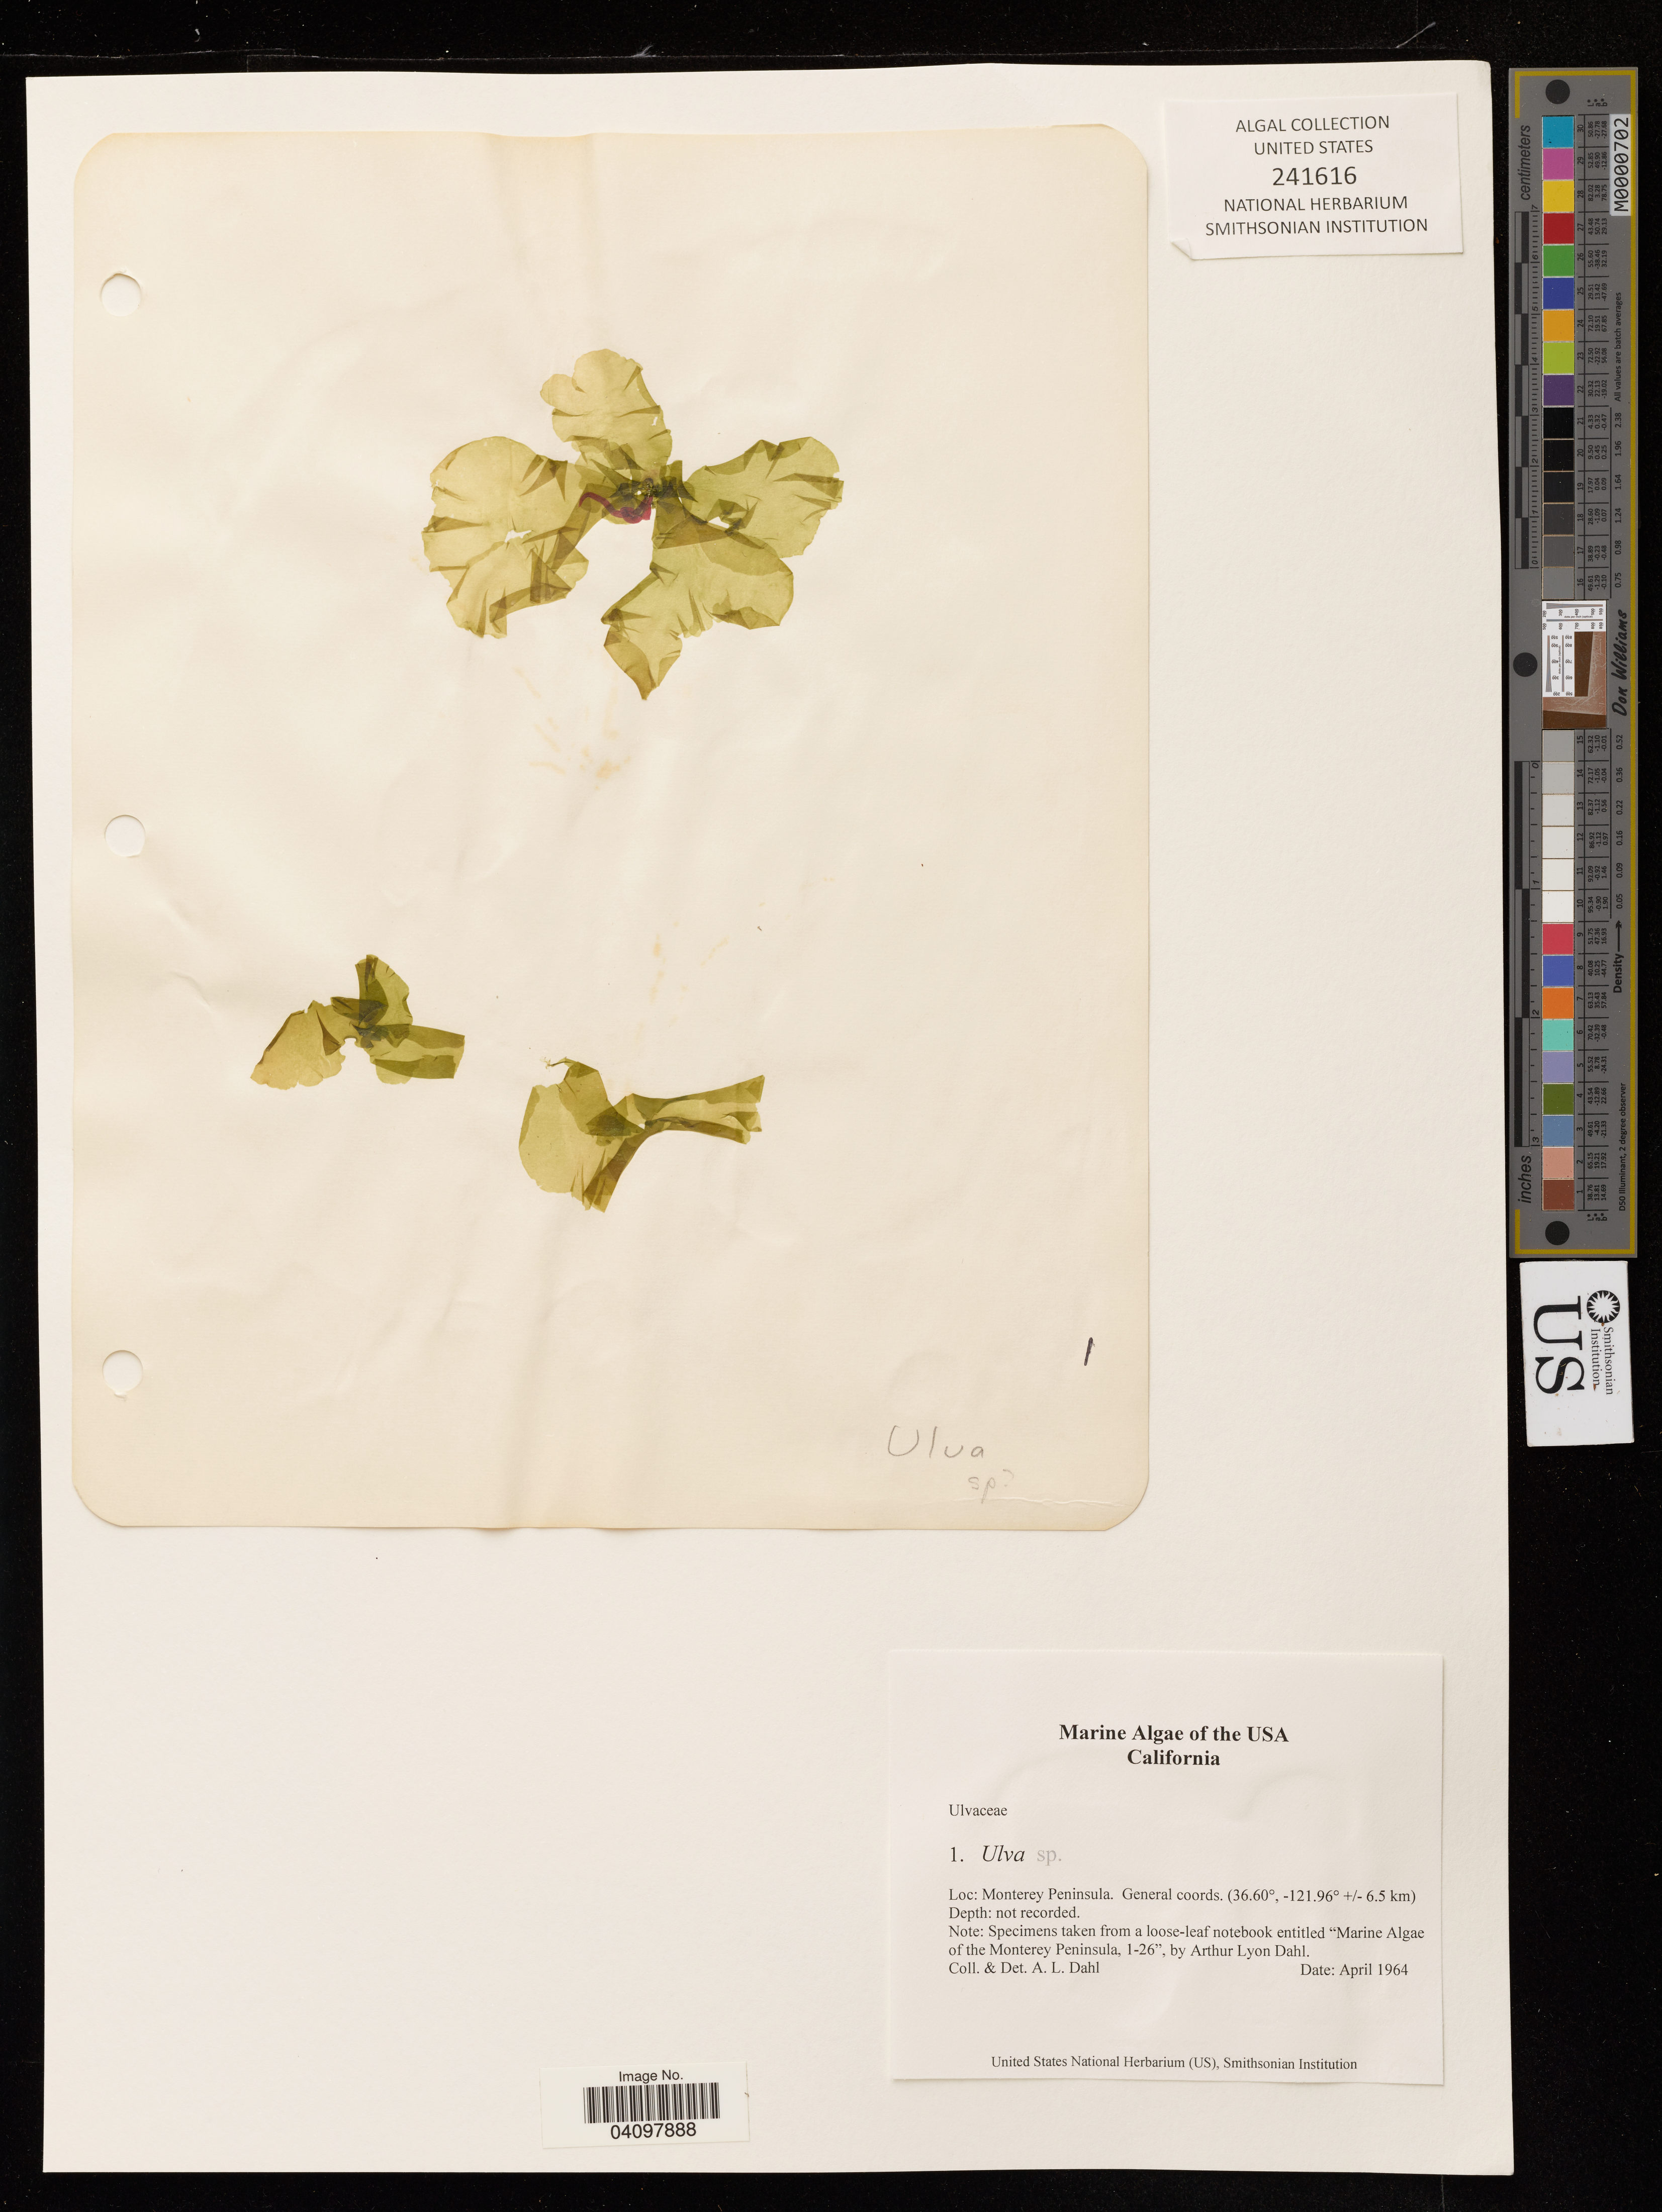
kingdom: Plantae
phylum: Chlorophyta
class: Ulvophyceae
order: Ulvales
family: Ulvaceae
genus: Ulva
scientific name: Ulva sp.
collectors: A. Dahl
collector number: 1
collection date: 1964-04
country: United States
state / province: California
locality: Monterey Peninsula. +/- 6.5 km.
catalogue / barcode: US 241616